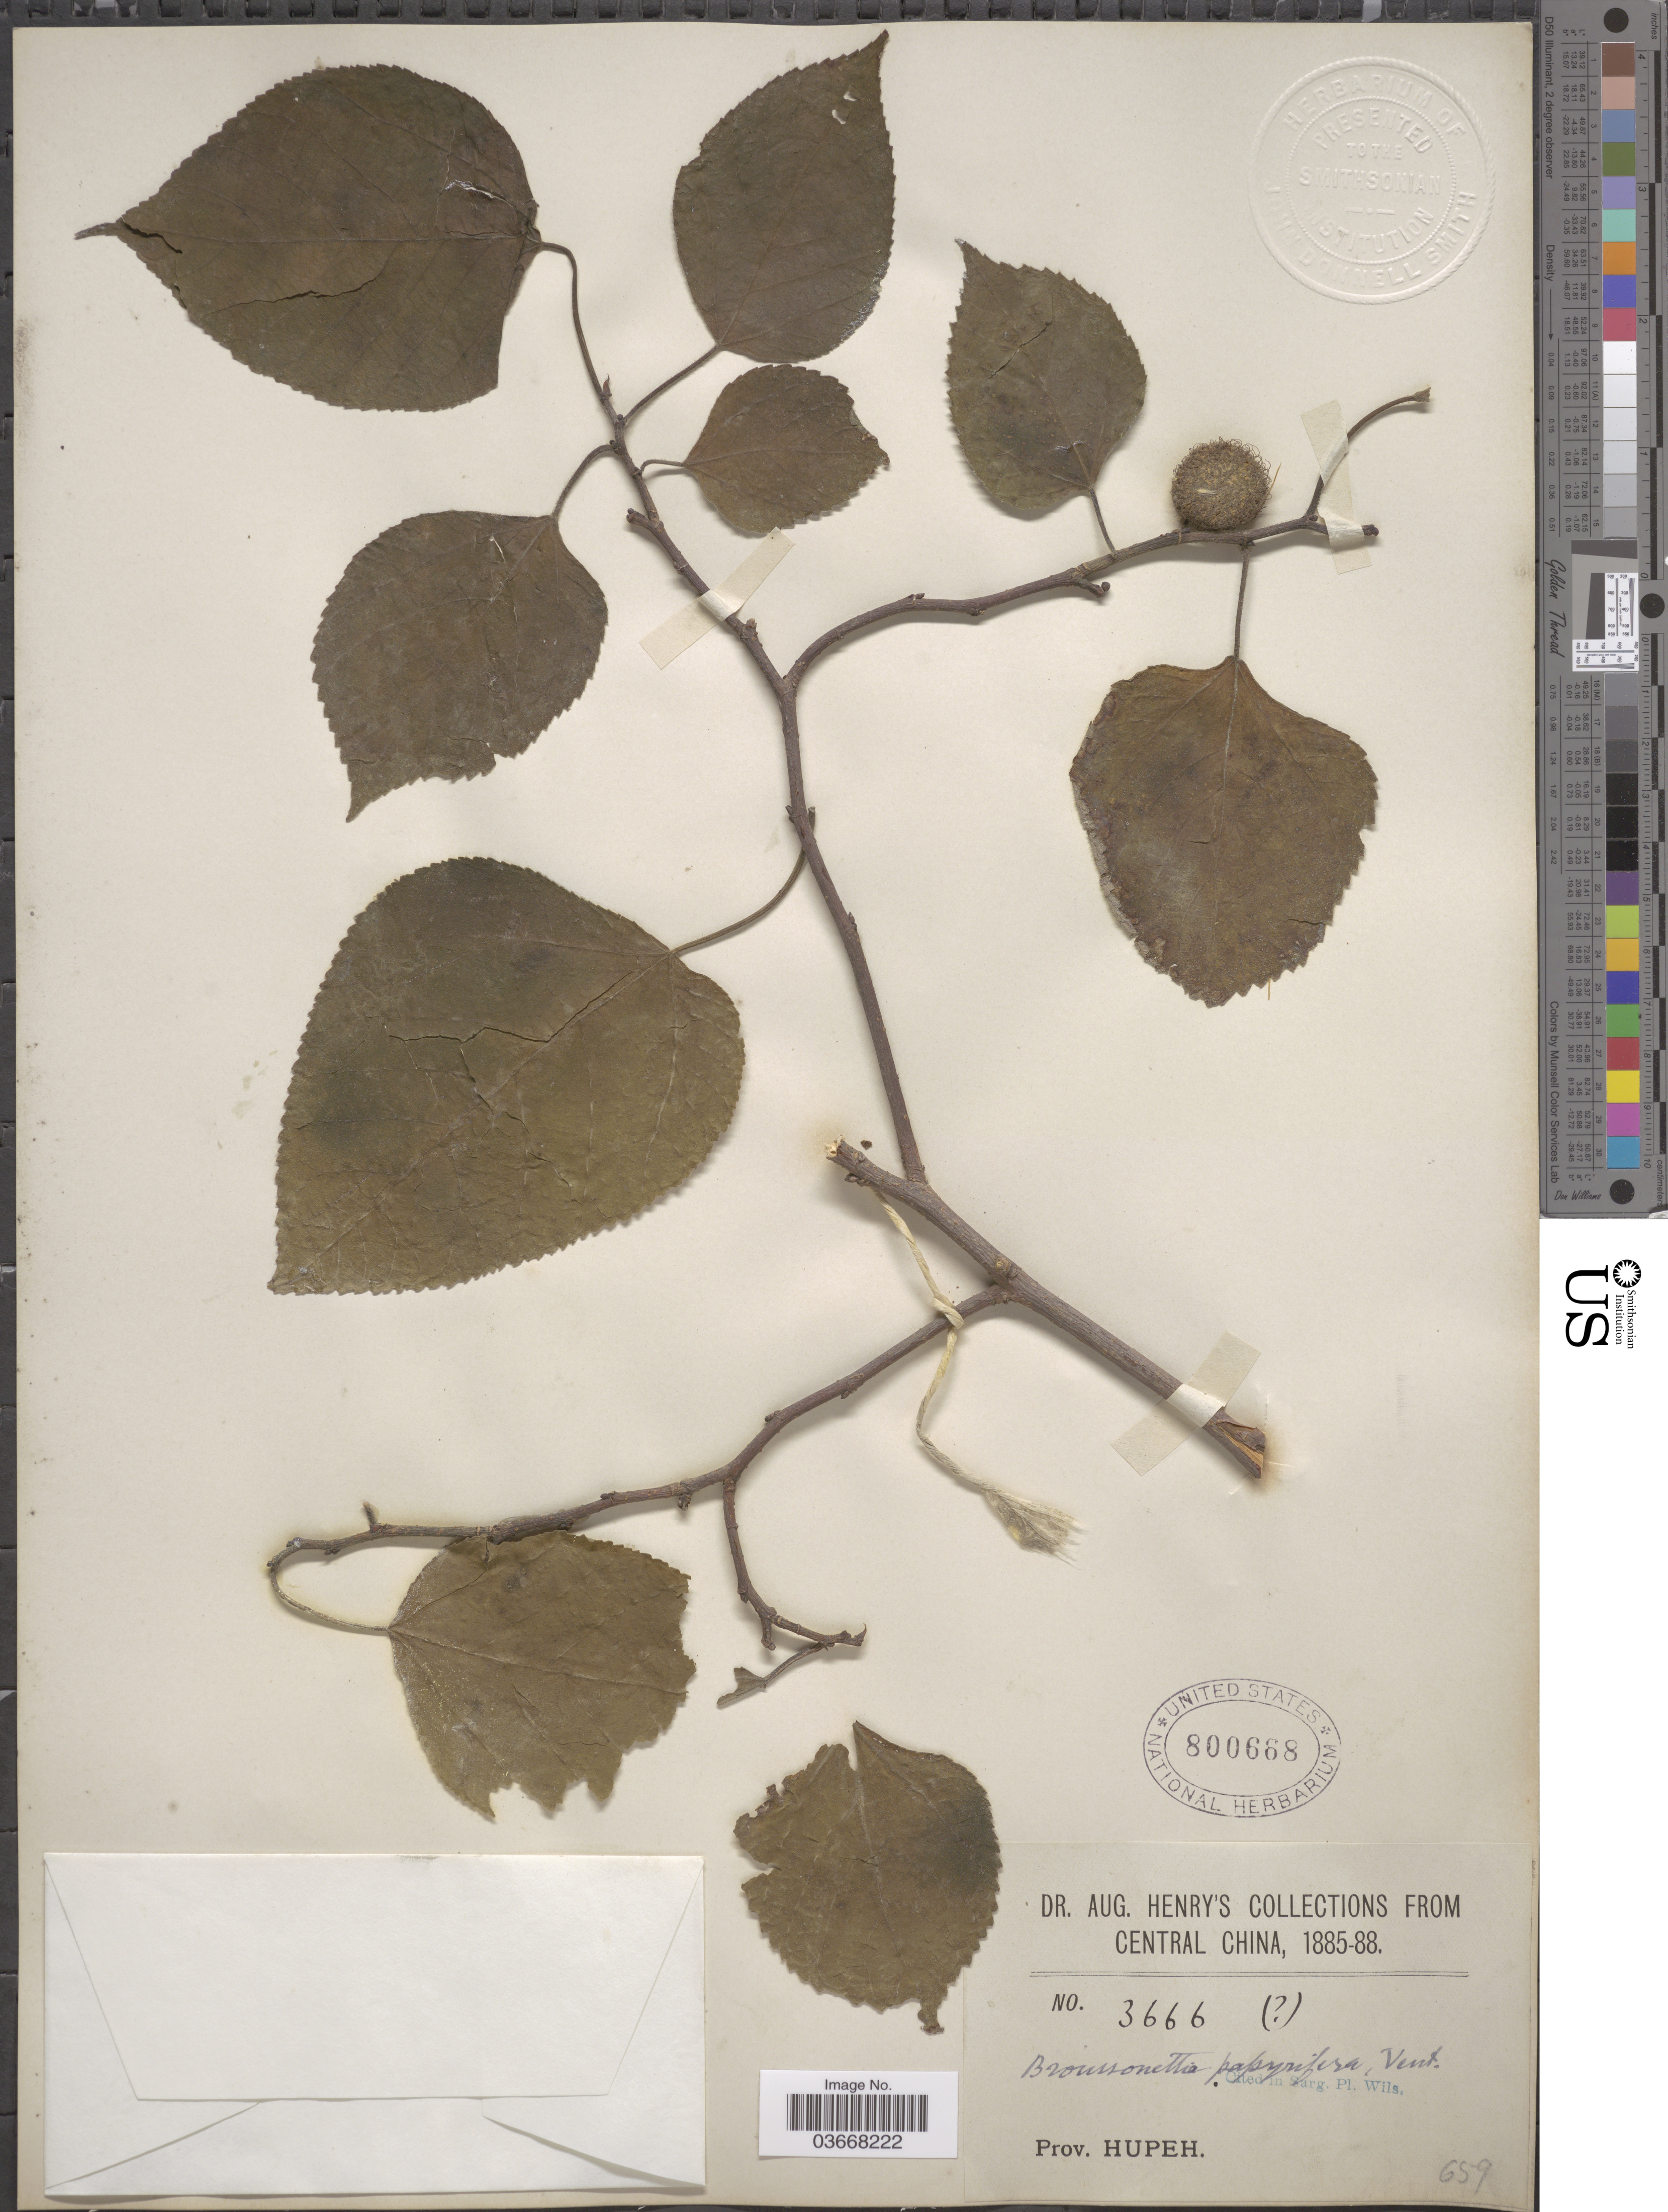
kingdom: Plantae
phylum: Tracheophyta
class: Magnoliopsida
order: Rosales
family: Moraceae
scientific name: Broussoneta papyrifera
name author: (L.) L'Hér. ex Vent.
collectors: A. Henry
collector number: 3666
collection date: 1885/1888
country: China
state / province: Hubei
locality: Central China. Prov. Hupeh.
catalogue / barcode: US 800668